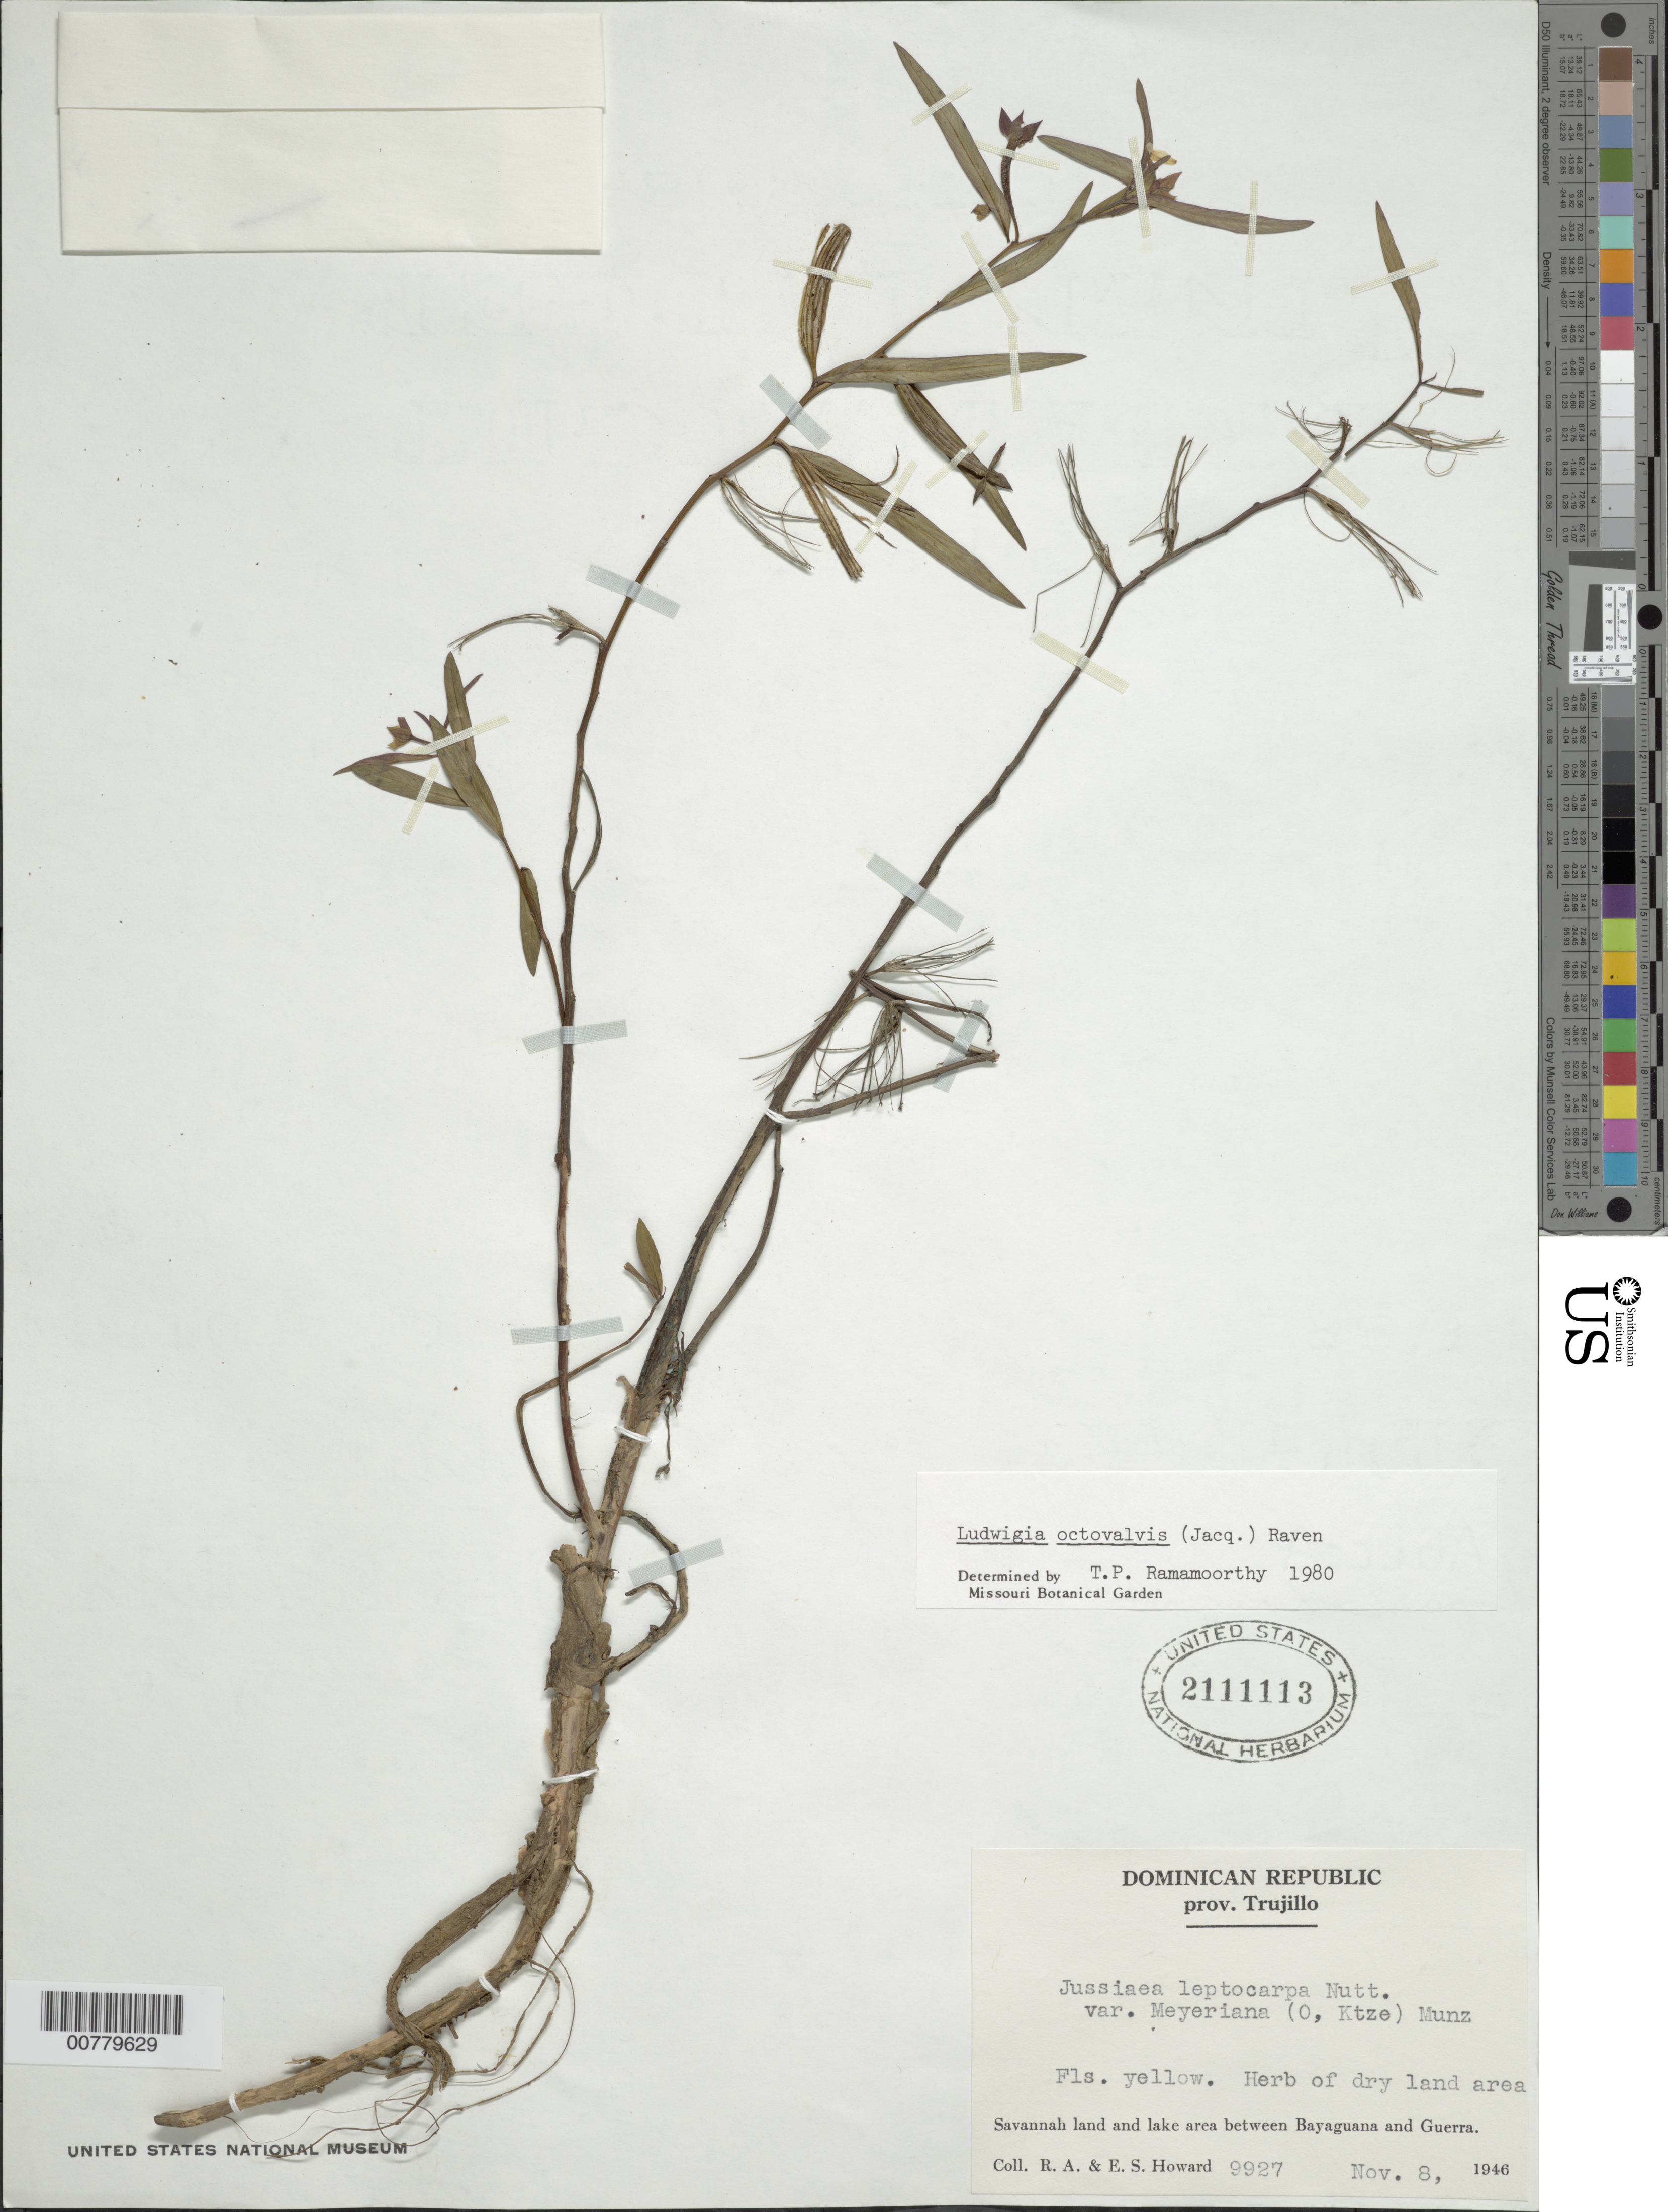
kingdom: Plantae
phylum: Tracheophyta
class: Magnoliopsida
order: Myrtales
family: Onagraceae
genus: Ludwigia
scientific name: Ludwigia octovalvis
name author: (Jacq.) P.H. Raven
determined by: Ramamoorthy, T. P.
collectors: R. A. Howard & E. S. Howard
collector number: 9927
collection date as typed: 08 Nov 1946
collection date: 1946-11-08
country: Dominican Republic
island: Hispaniola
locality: Province of Trujillo, between Bayaguana and Guerra.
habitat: Savannah land and lake area.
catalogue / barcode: US 2111113